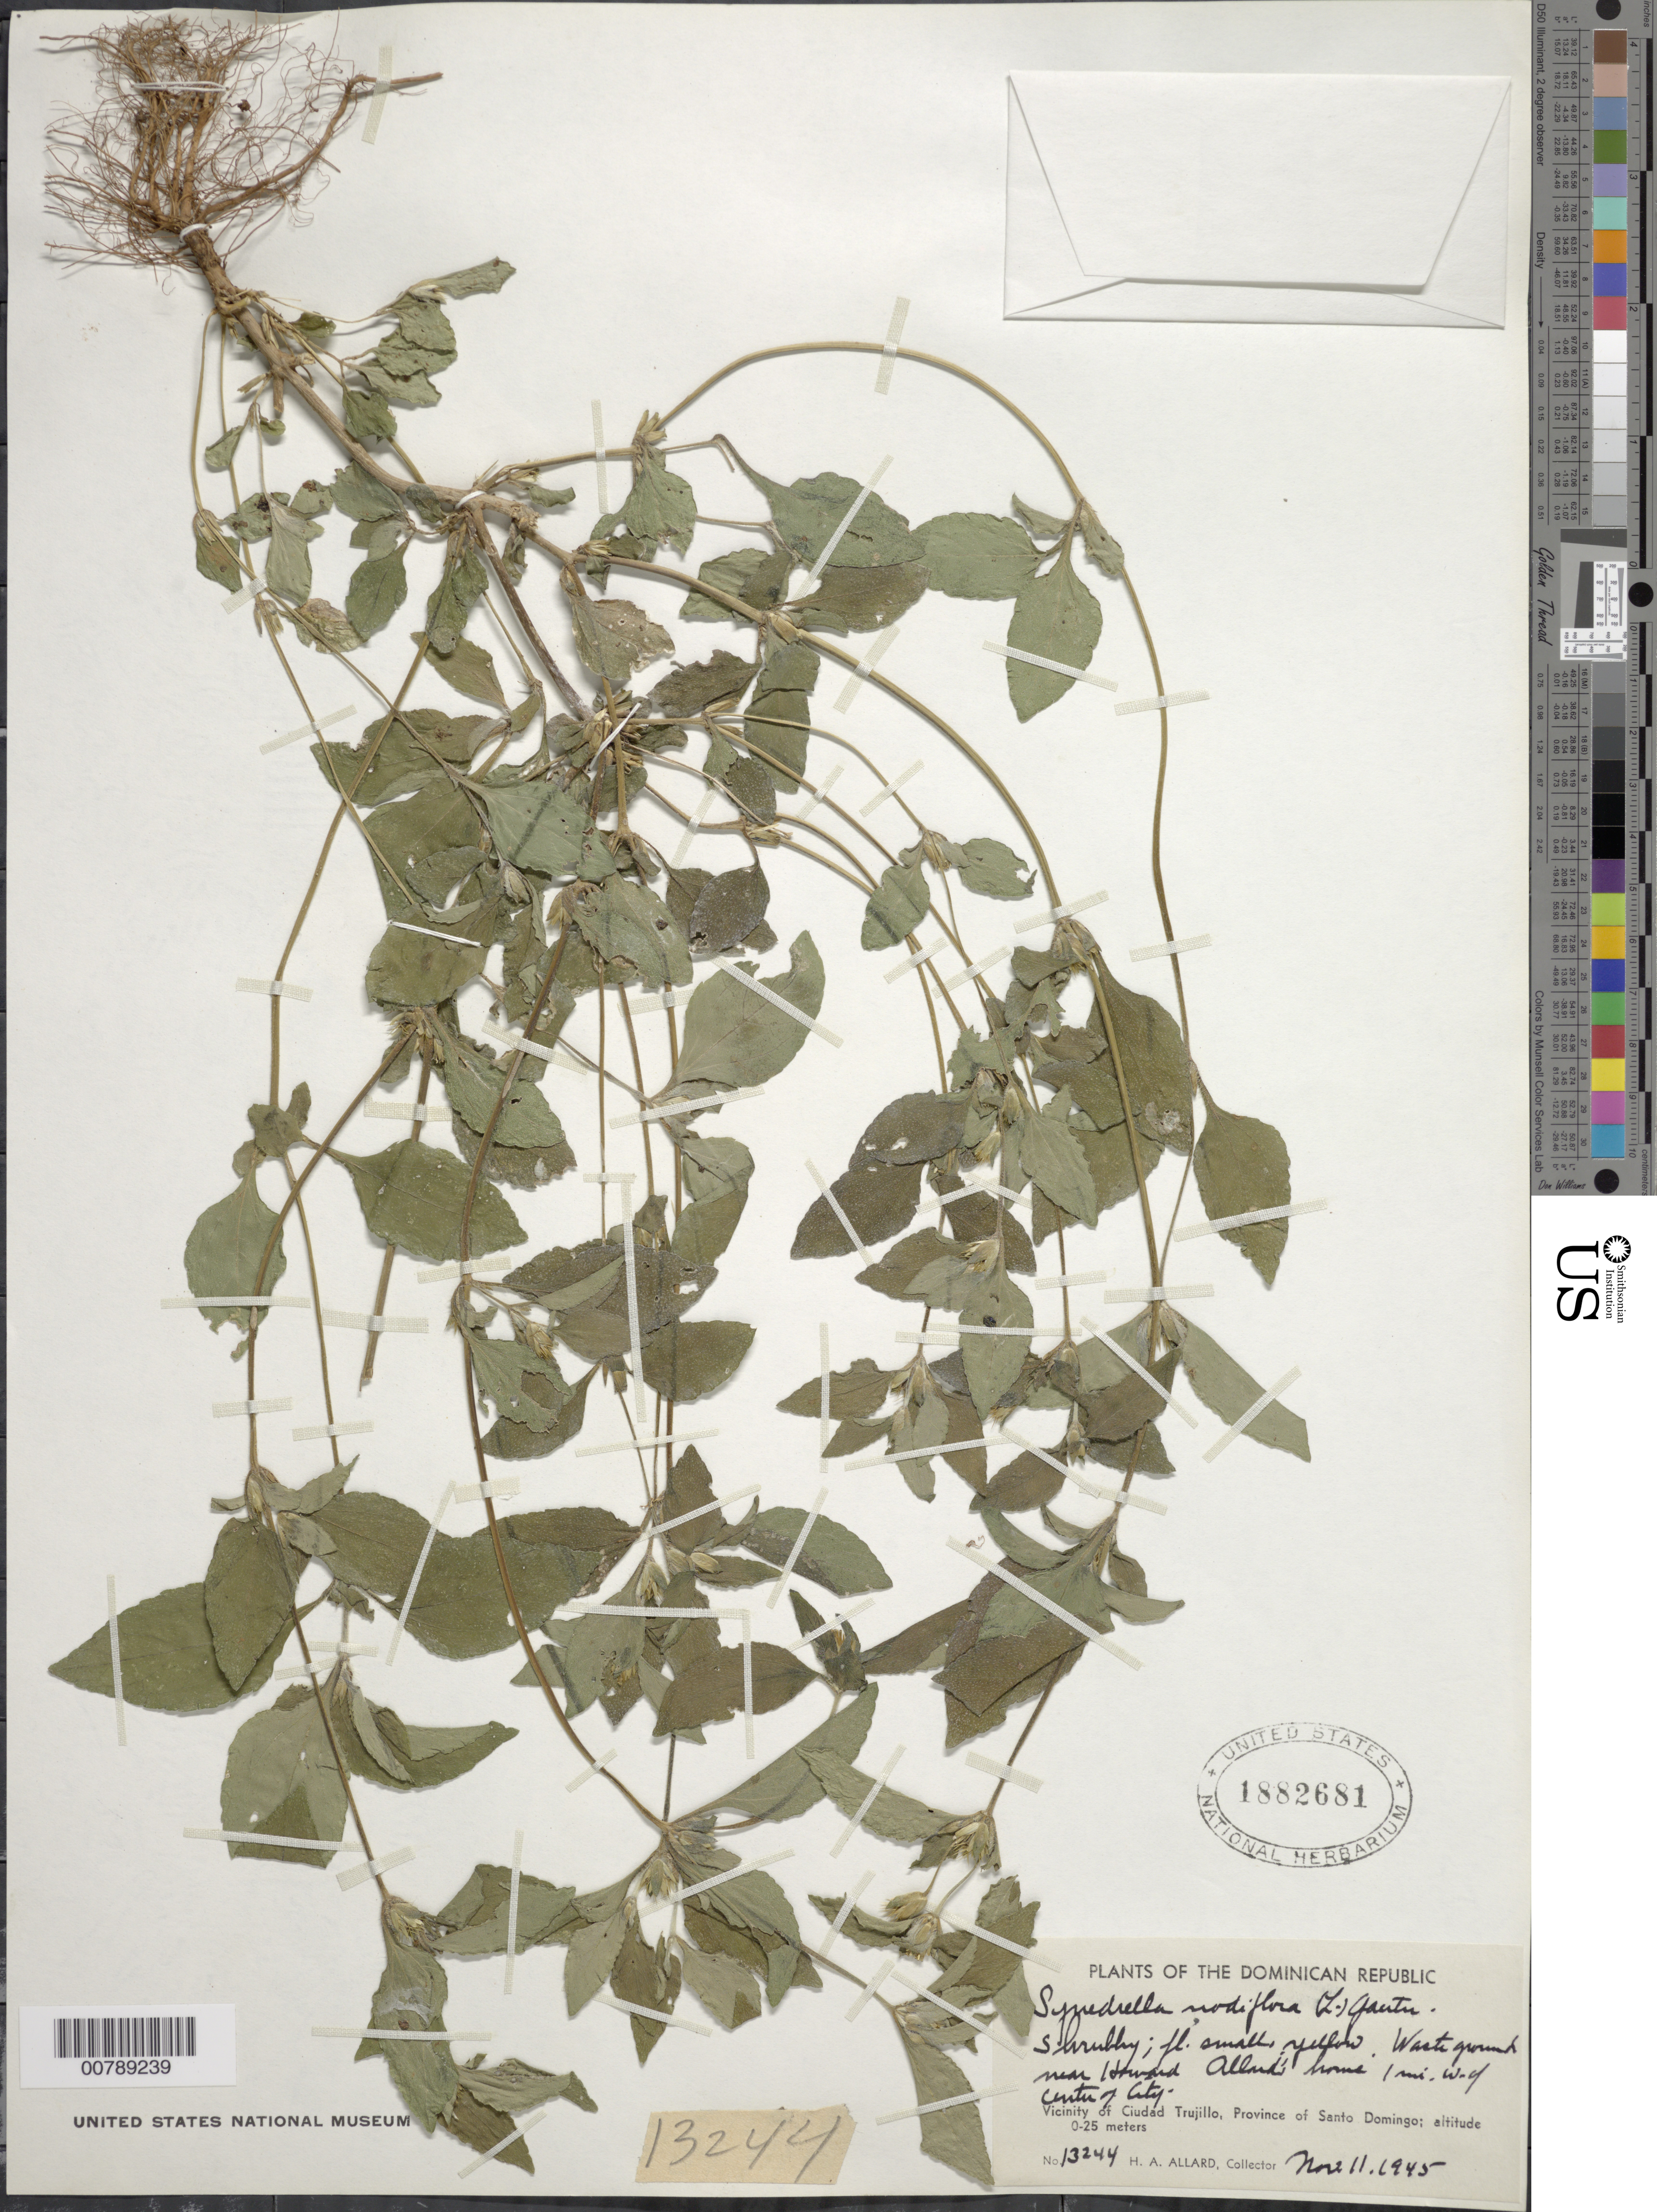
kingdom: Plantae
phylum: Tracheophyta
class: Magnoliopsida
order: Asterales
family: Asteraceae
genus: Synedrella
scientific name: Synedrella nodiflora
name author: (L.) Gaertn.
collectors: H. A. Allard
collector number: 13244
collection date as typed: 11 Nov 1945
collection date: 1945-11-11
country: Dominican Republic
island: Hispaniola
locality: Vicinity of Ciudad Trujillo, Province of Santo Domingo. Waste ground near Howard Allard's home, 1 mi W of center of city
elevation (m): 0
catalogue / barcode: US 1882681